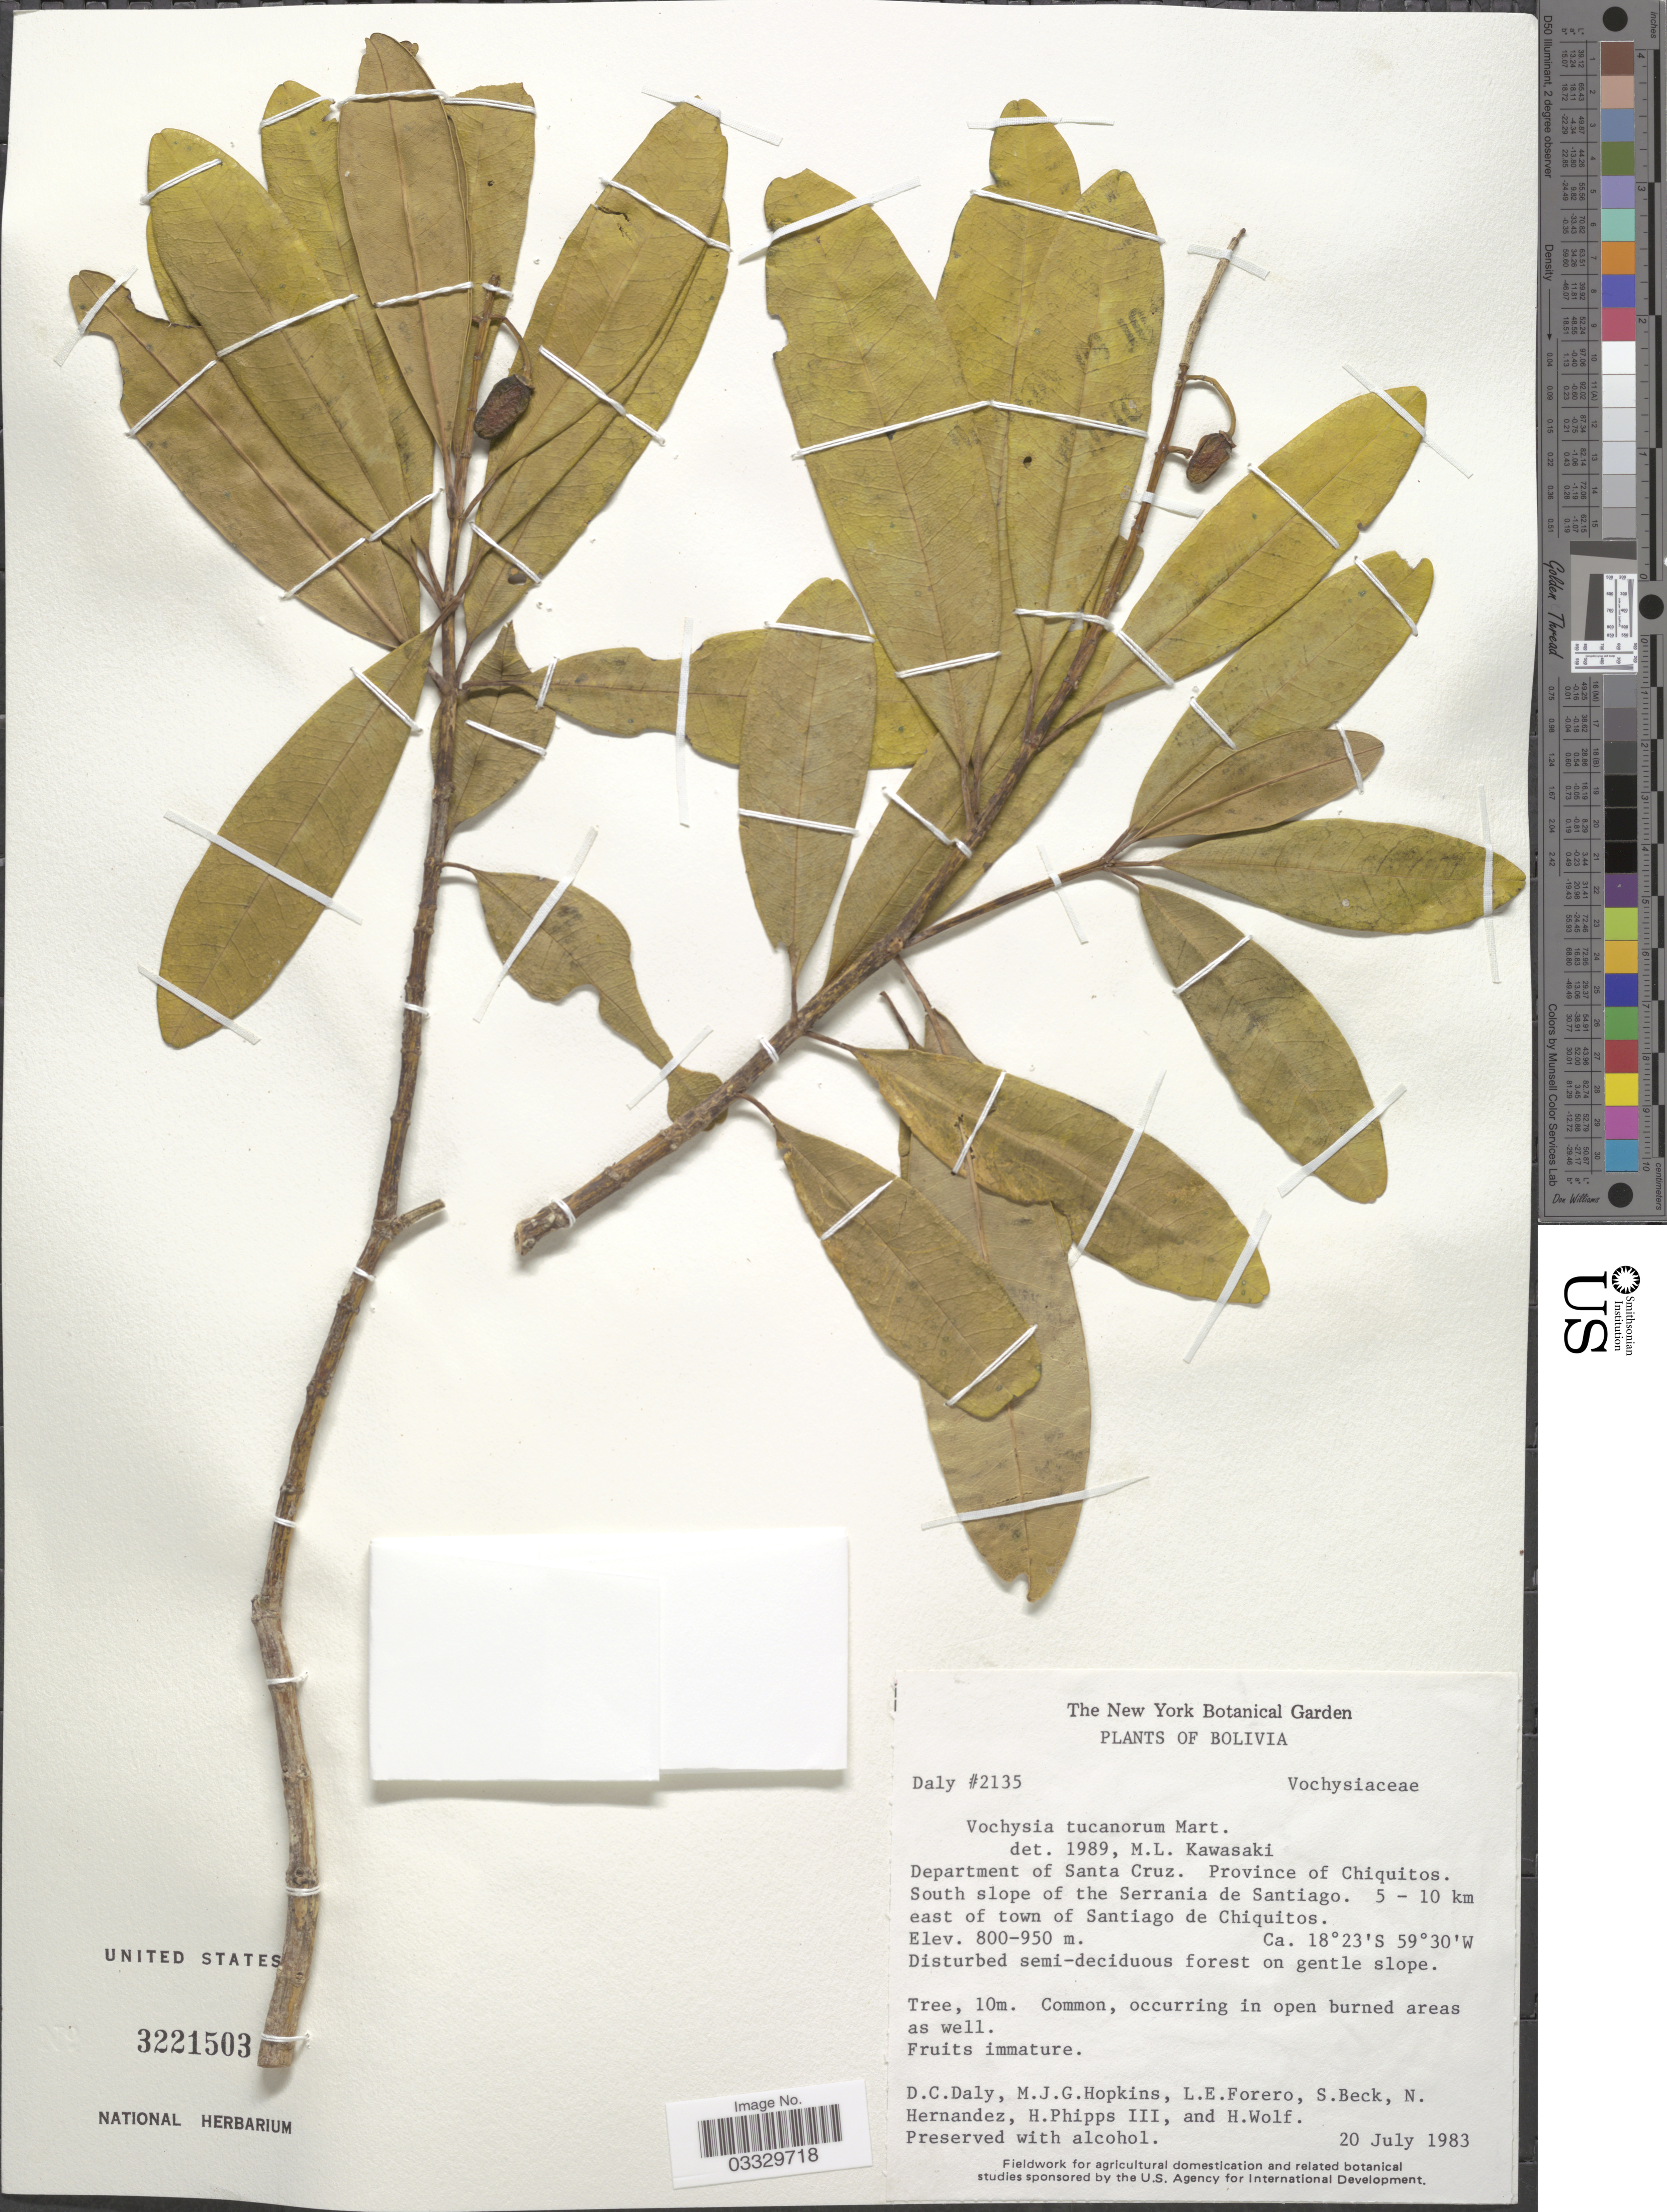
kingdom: Plantae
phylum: Tracheophyta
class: Magnoliopsida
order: Myrtales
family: Vochysiaceae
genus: Vochysia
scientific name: Vochysia tucanorum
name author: Mart.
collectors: D. C. Daly, M. J. G. Hopkins, L. Forero, S. G. Beck & et al.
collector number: Daly 2135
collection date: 1983-07-20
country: Bolivia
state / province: Santa Cruz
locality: Department of Santa Cruz. Province of Chiquitos. South slope of the Serrania de Santiago. 5 - 10 km east of town of Santiago de Chiquitos.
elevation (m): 800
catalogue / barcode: US 3221503